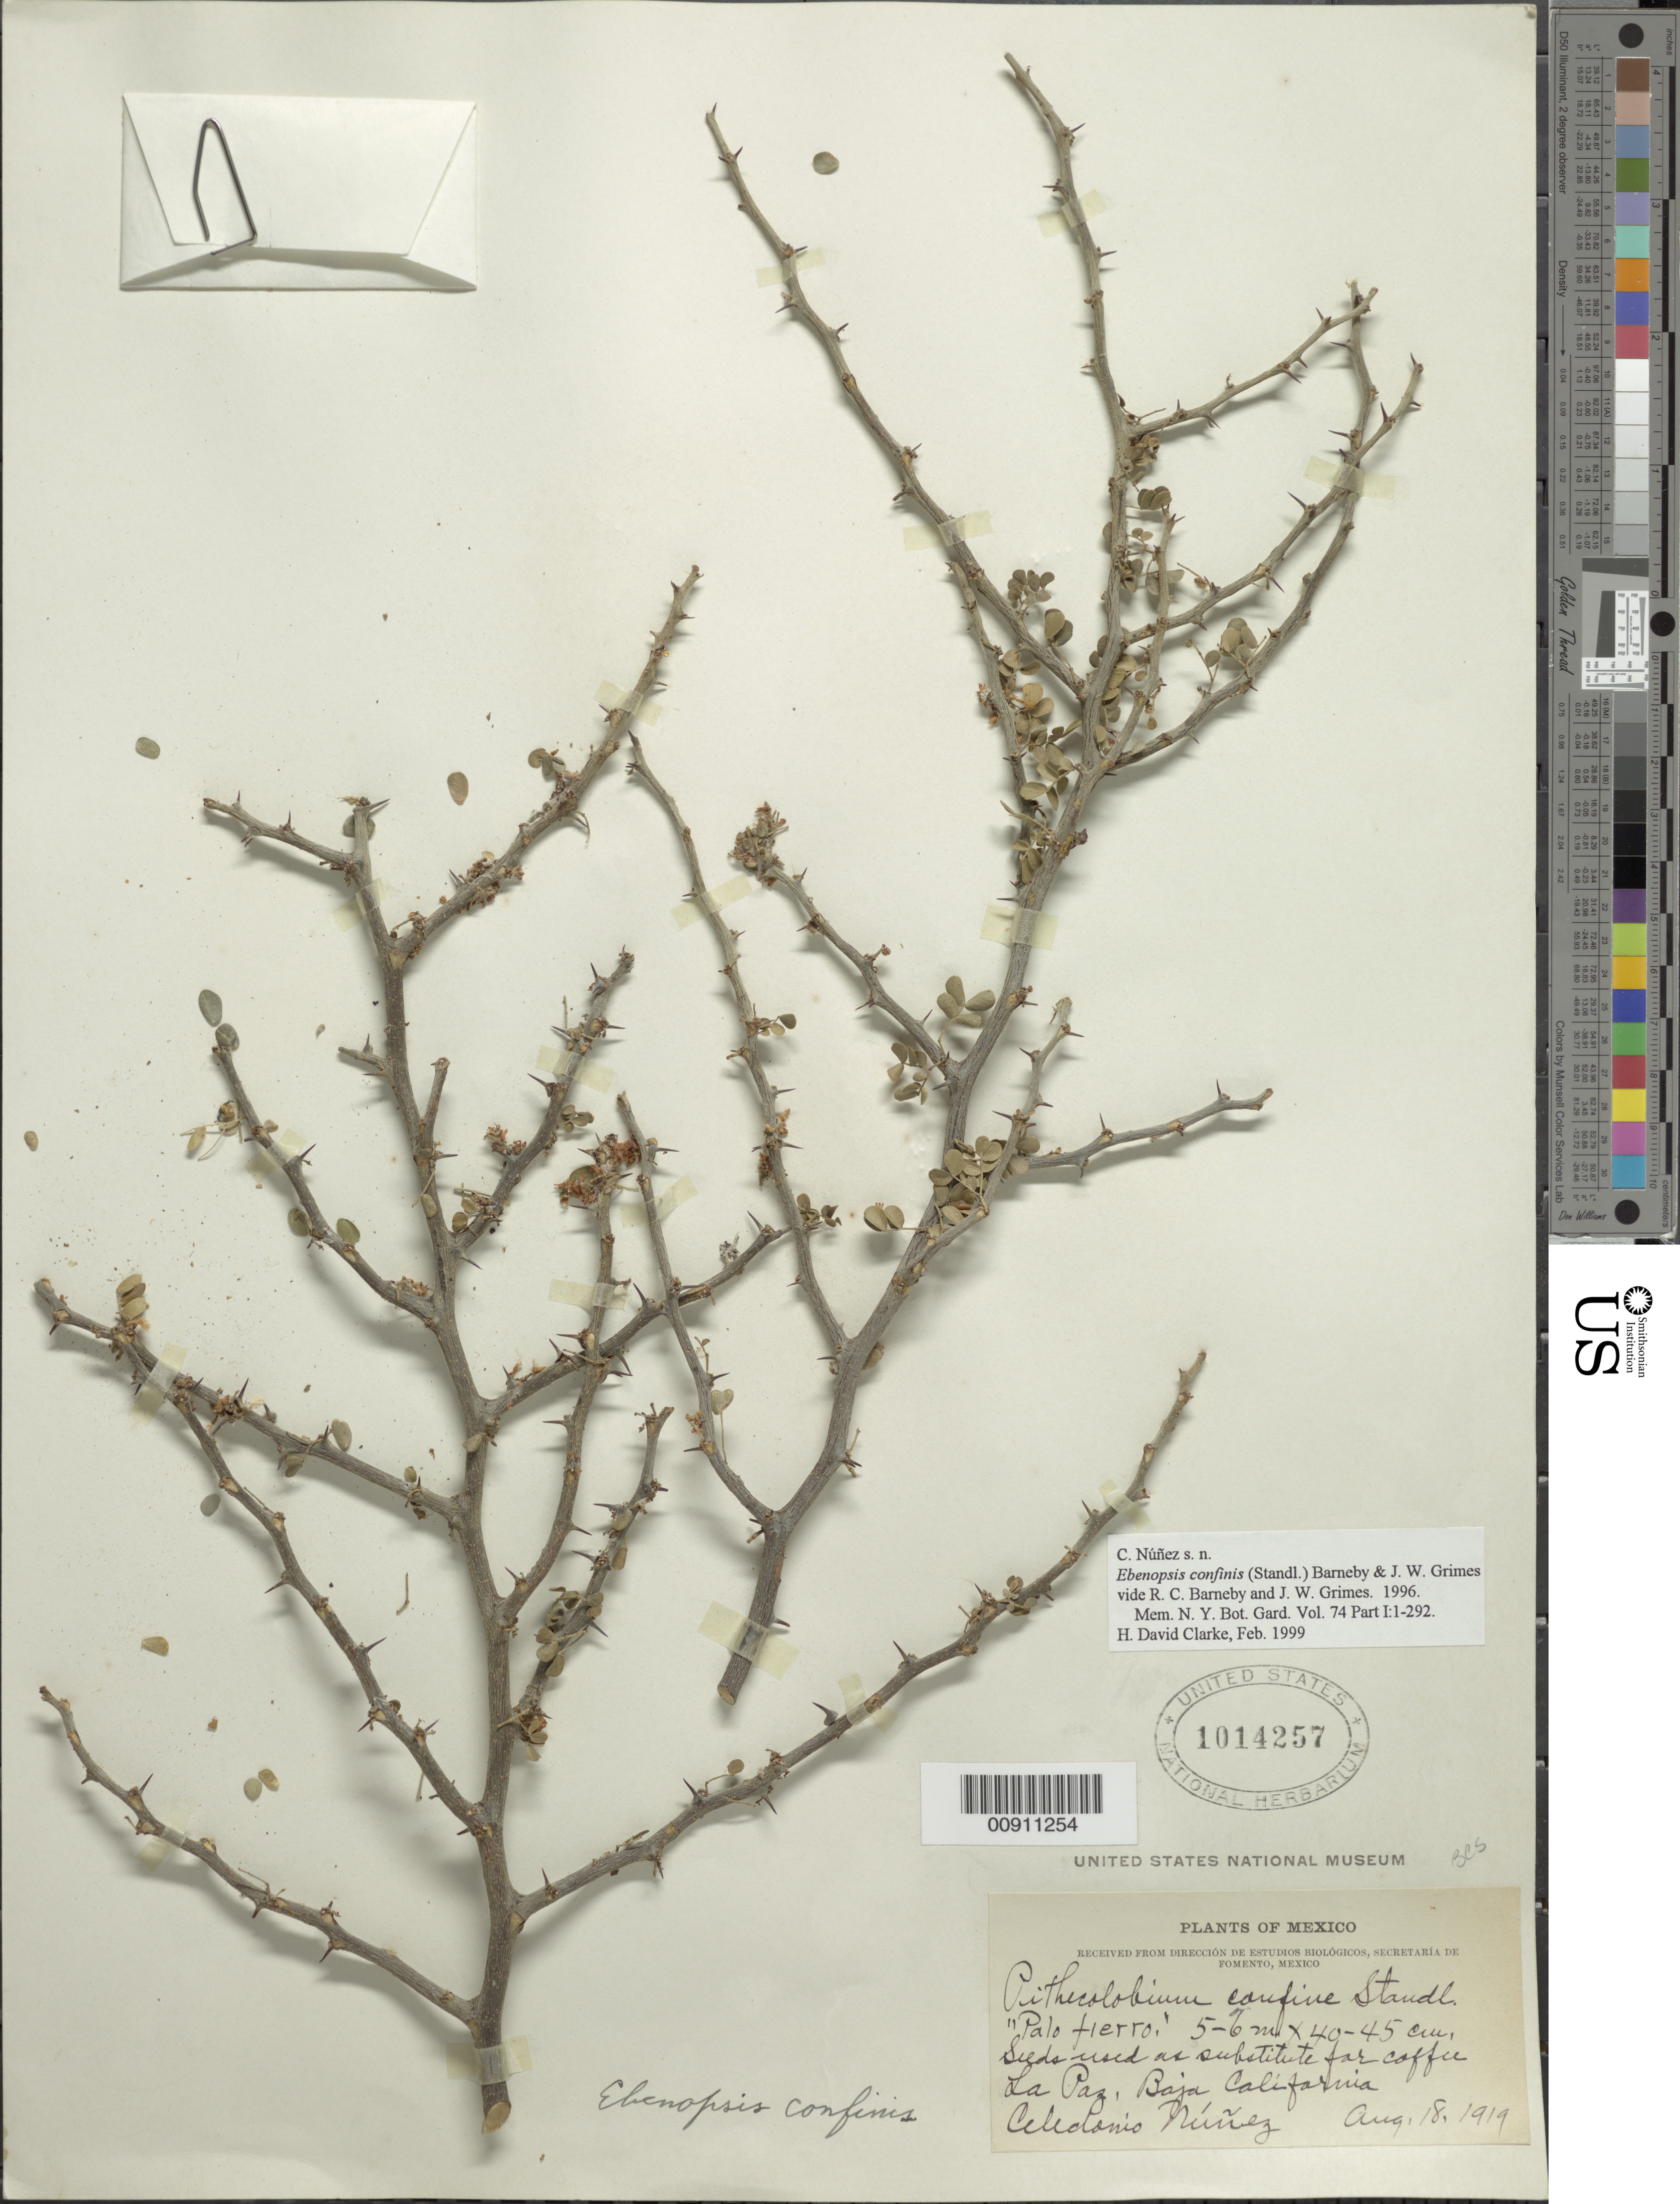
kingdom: Plantae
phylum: Tracheophyta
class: Magnoliopsida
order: Fabales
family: Fabaceae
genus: Ebenopsis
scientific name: Ebenopsis confinis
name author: (Standl.) Britton & Rose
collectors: C. Nunez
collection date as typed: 18 Aug 1919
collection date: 1919-08-18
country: Mexico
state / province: Baja California Sur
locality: La Paz, Baja California.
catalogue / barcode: US 1014257